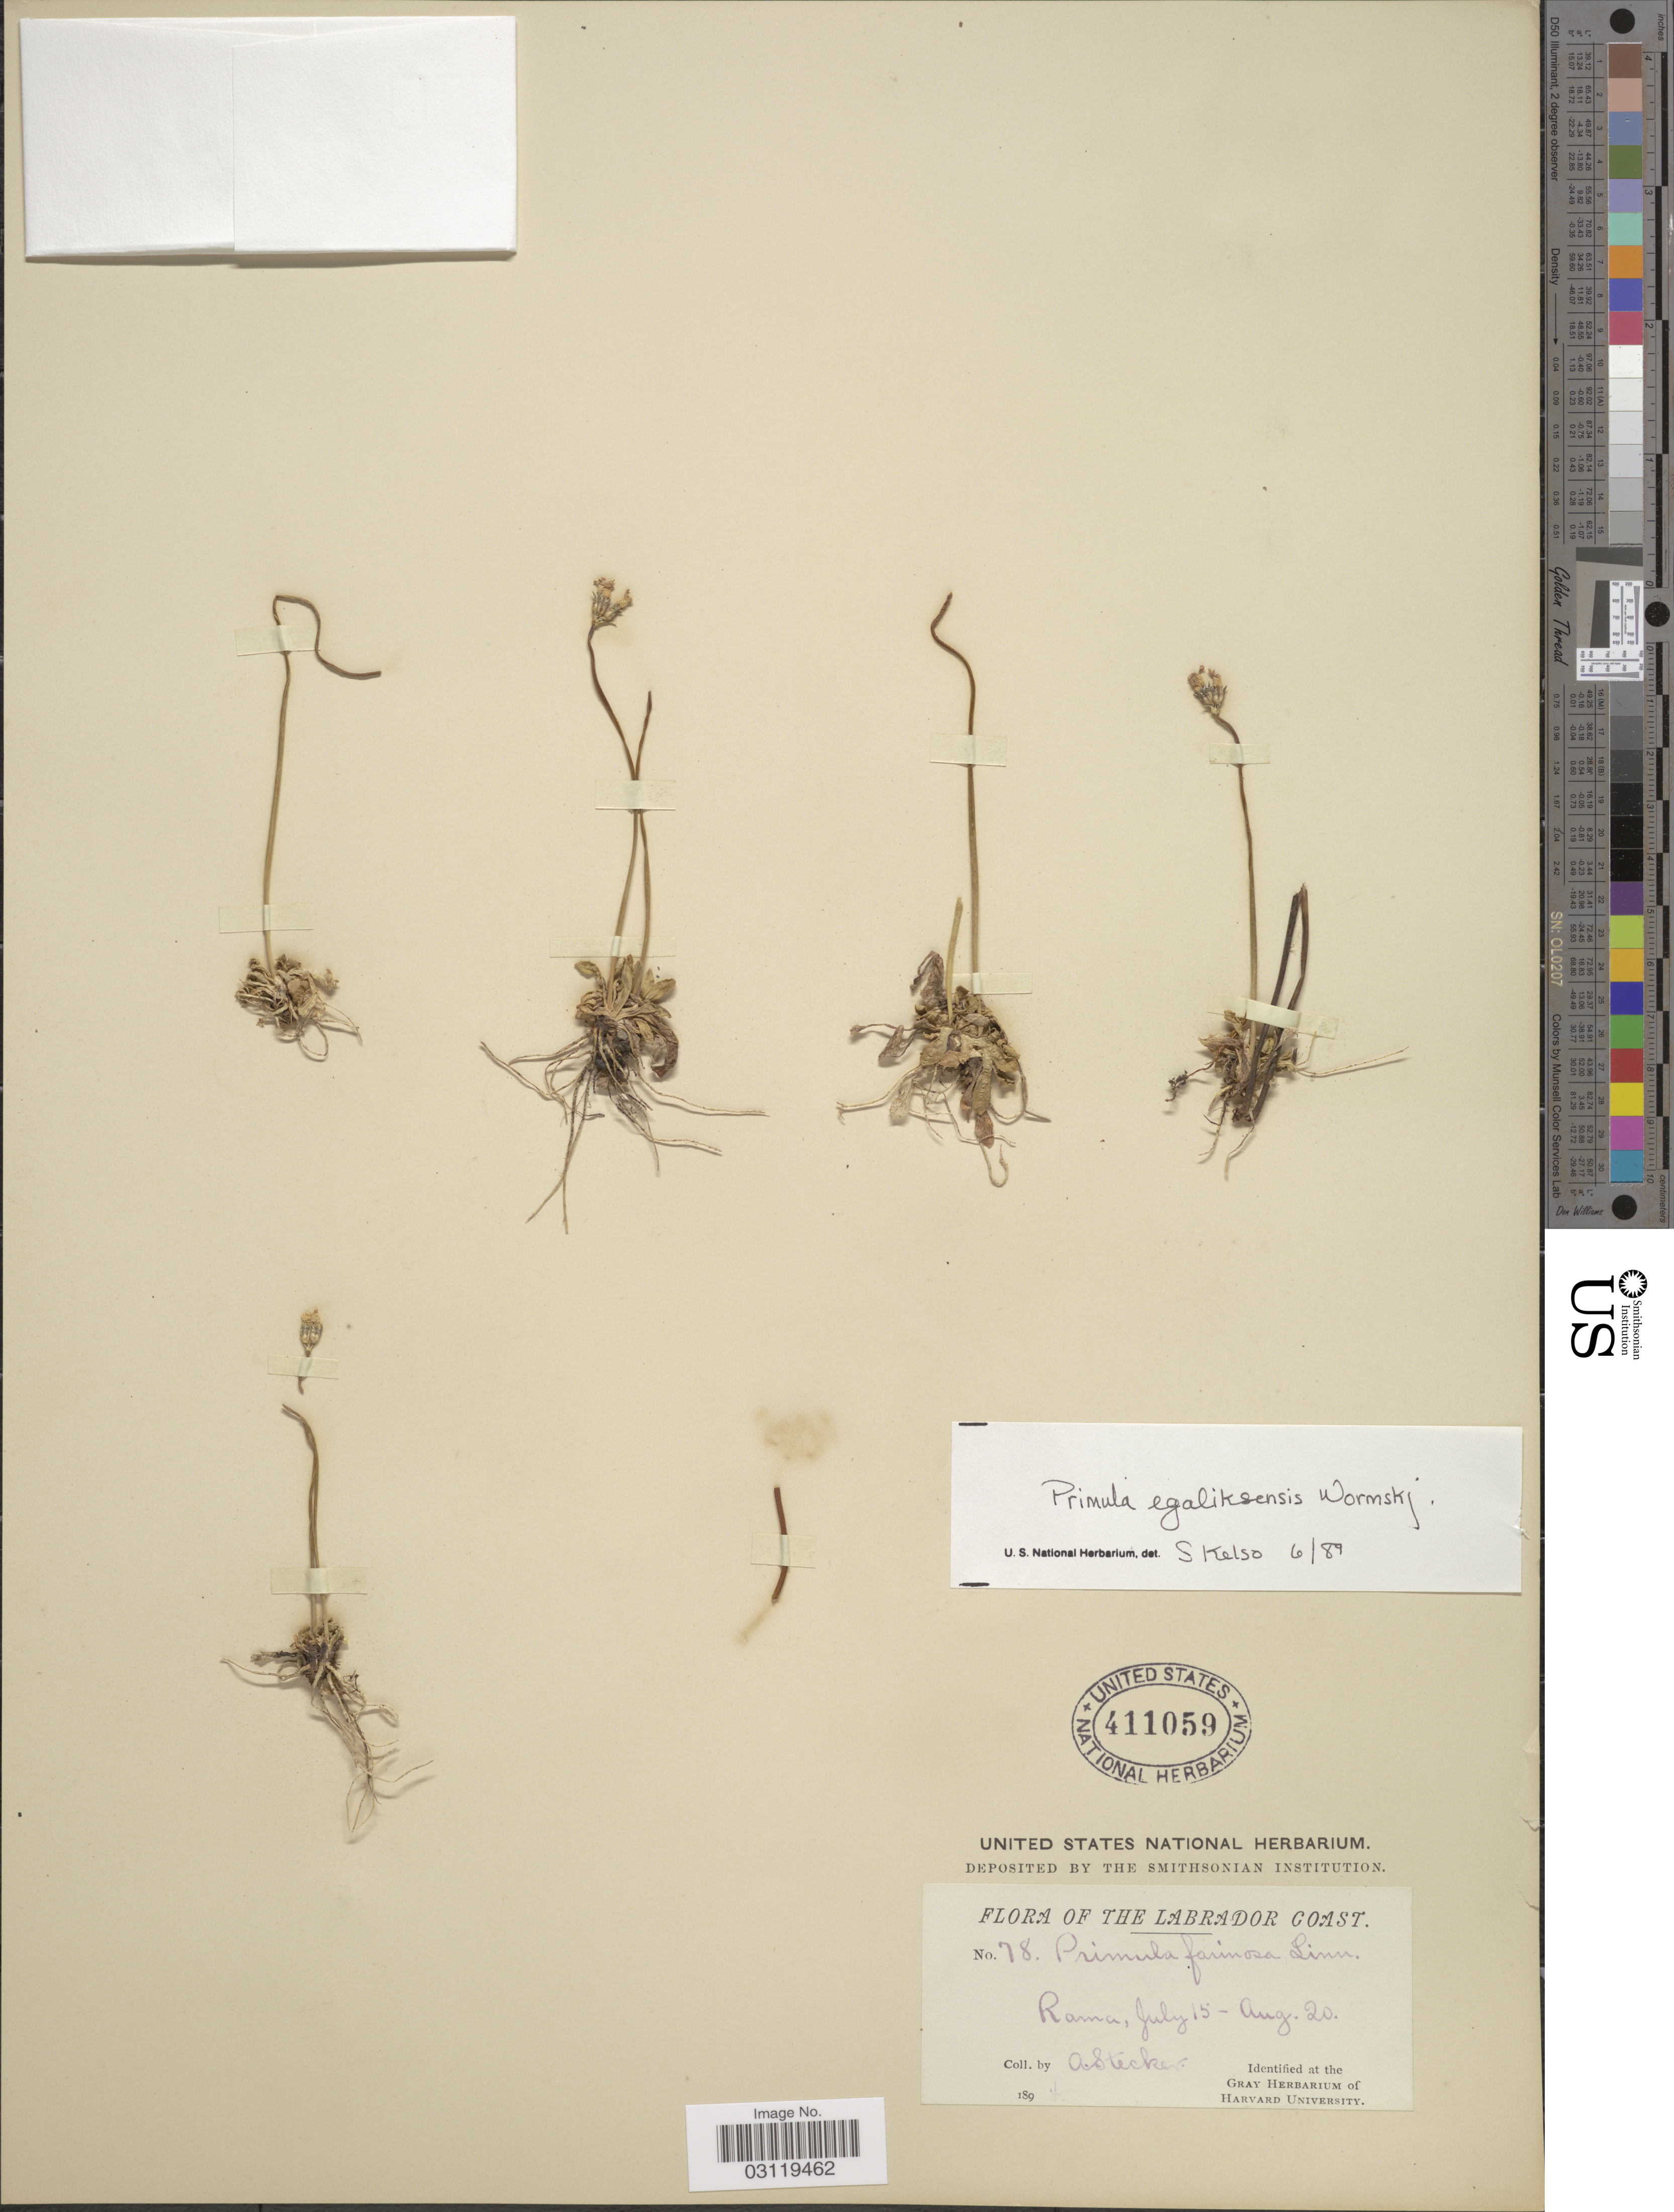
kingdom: Plantae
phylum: Tracheophyta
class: Magnoliopsida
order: Ericales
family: Primulaceae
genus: Primula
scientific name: Primula egaliksensis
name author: Wormsk.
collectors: A. Stecker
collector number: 78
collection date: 1894-07-15/1894-08-20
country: Canada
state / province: Newfoundland and Labrador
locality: Labrador Coast. Rama.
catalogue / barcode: US 411059